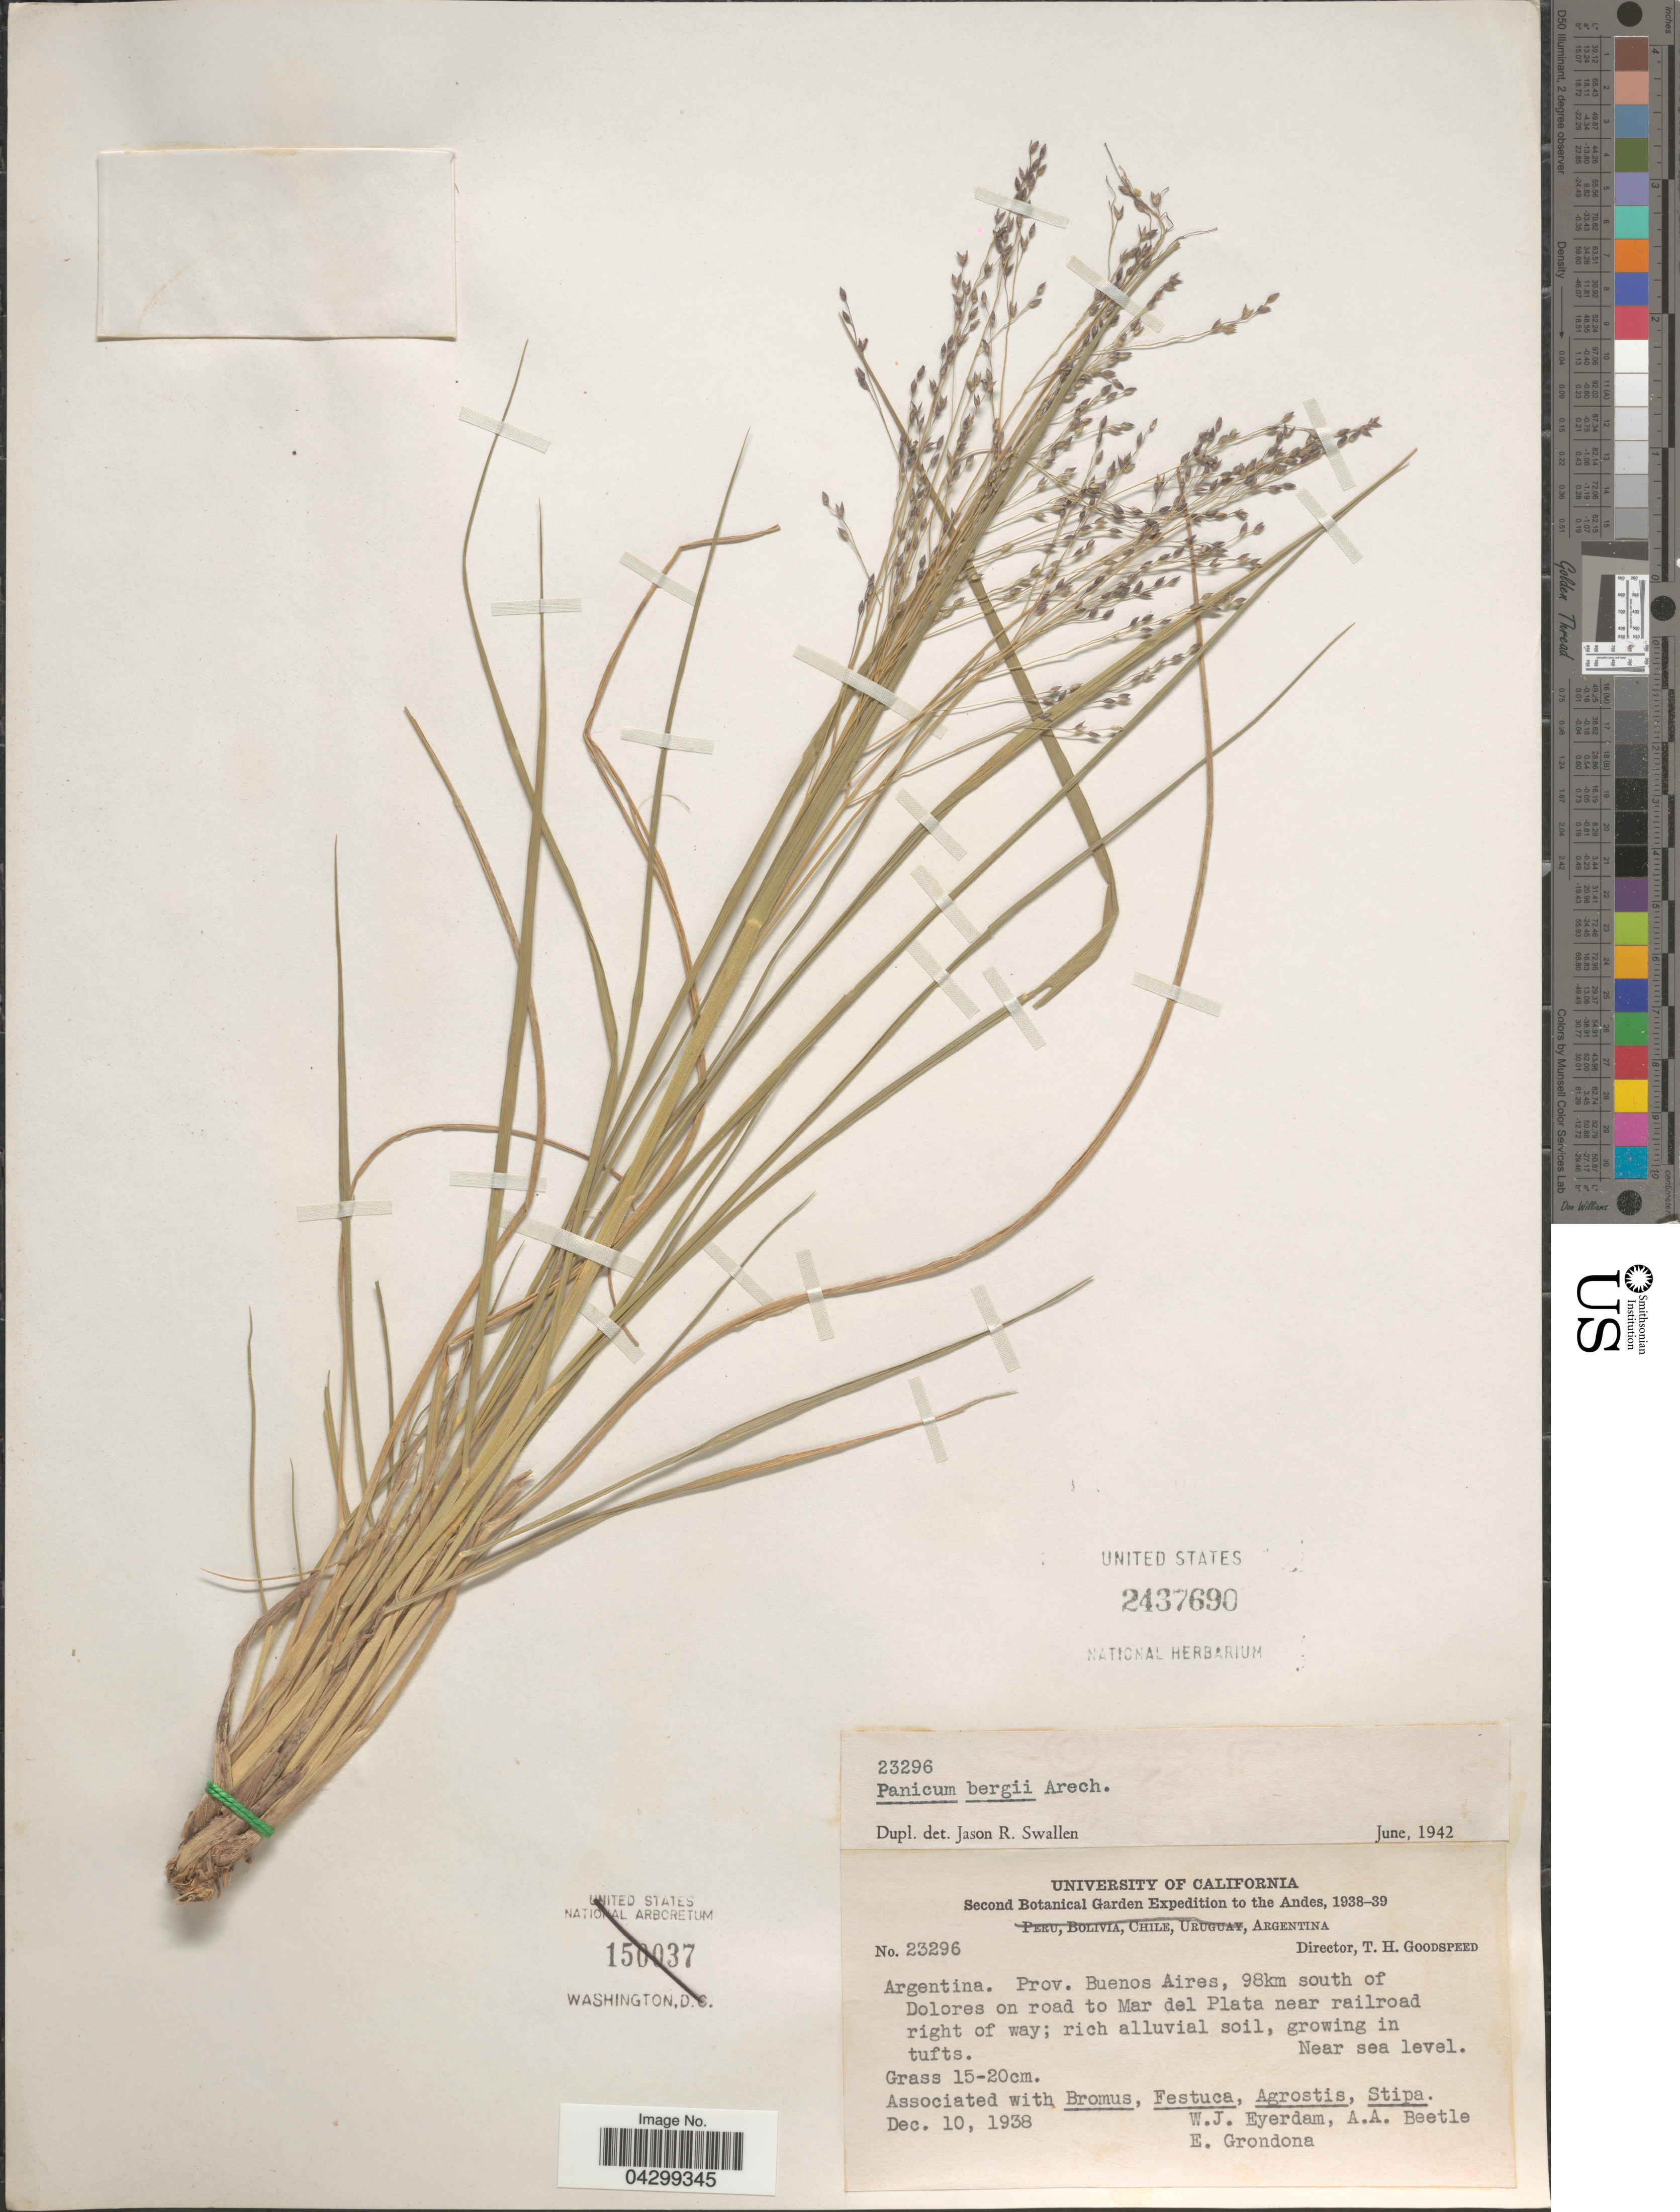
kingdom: Plantae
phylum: Tracheophyta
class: Liliopsida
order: Poales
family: Poaceae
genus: Panicum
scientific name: Panicum bergii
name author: Arechav.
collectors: W. J. Eyerdam, A. A. Beetle & E. Grondona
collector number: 23296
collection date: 1938-12-10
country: Argentina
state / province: Buenos Aires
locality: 98km south of Dolores on road to Mar del Plata near railroad right of way; rich alluvial soil, growing in tufts.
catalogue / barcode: US 2437690